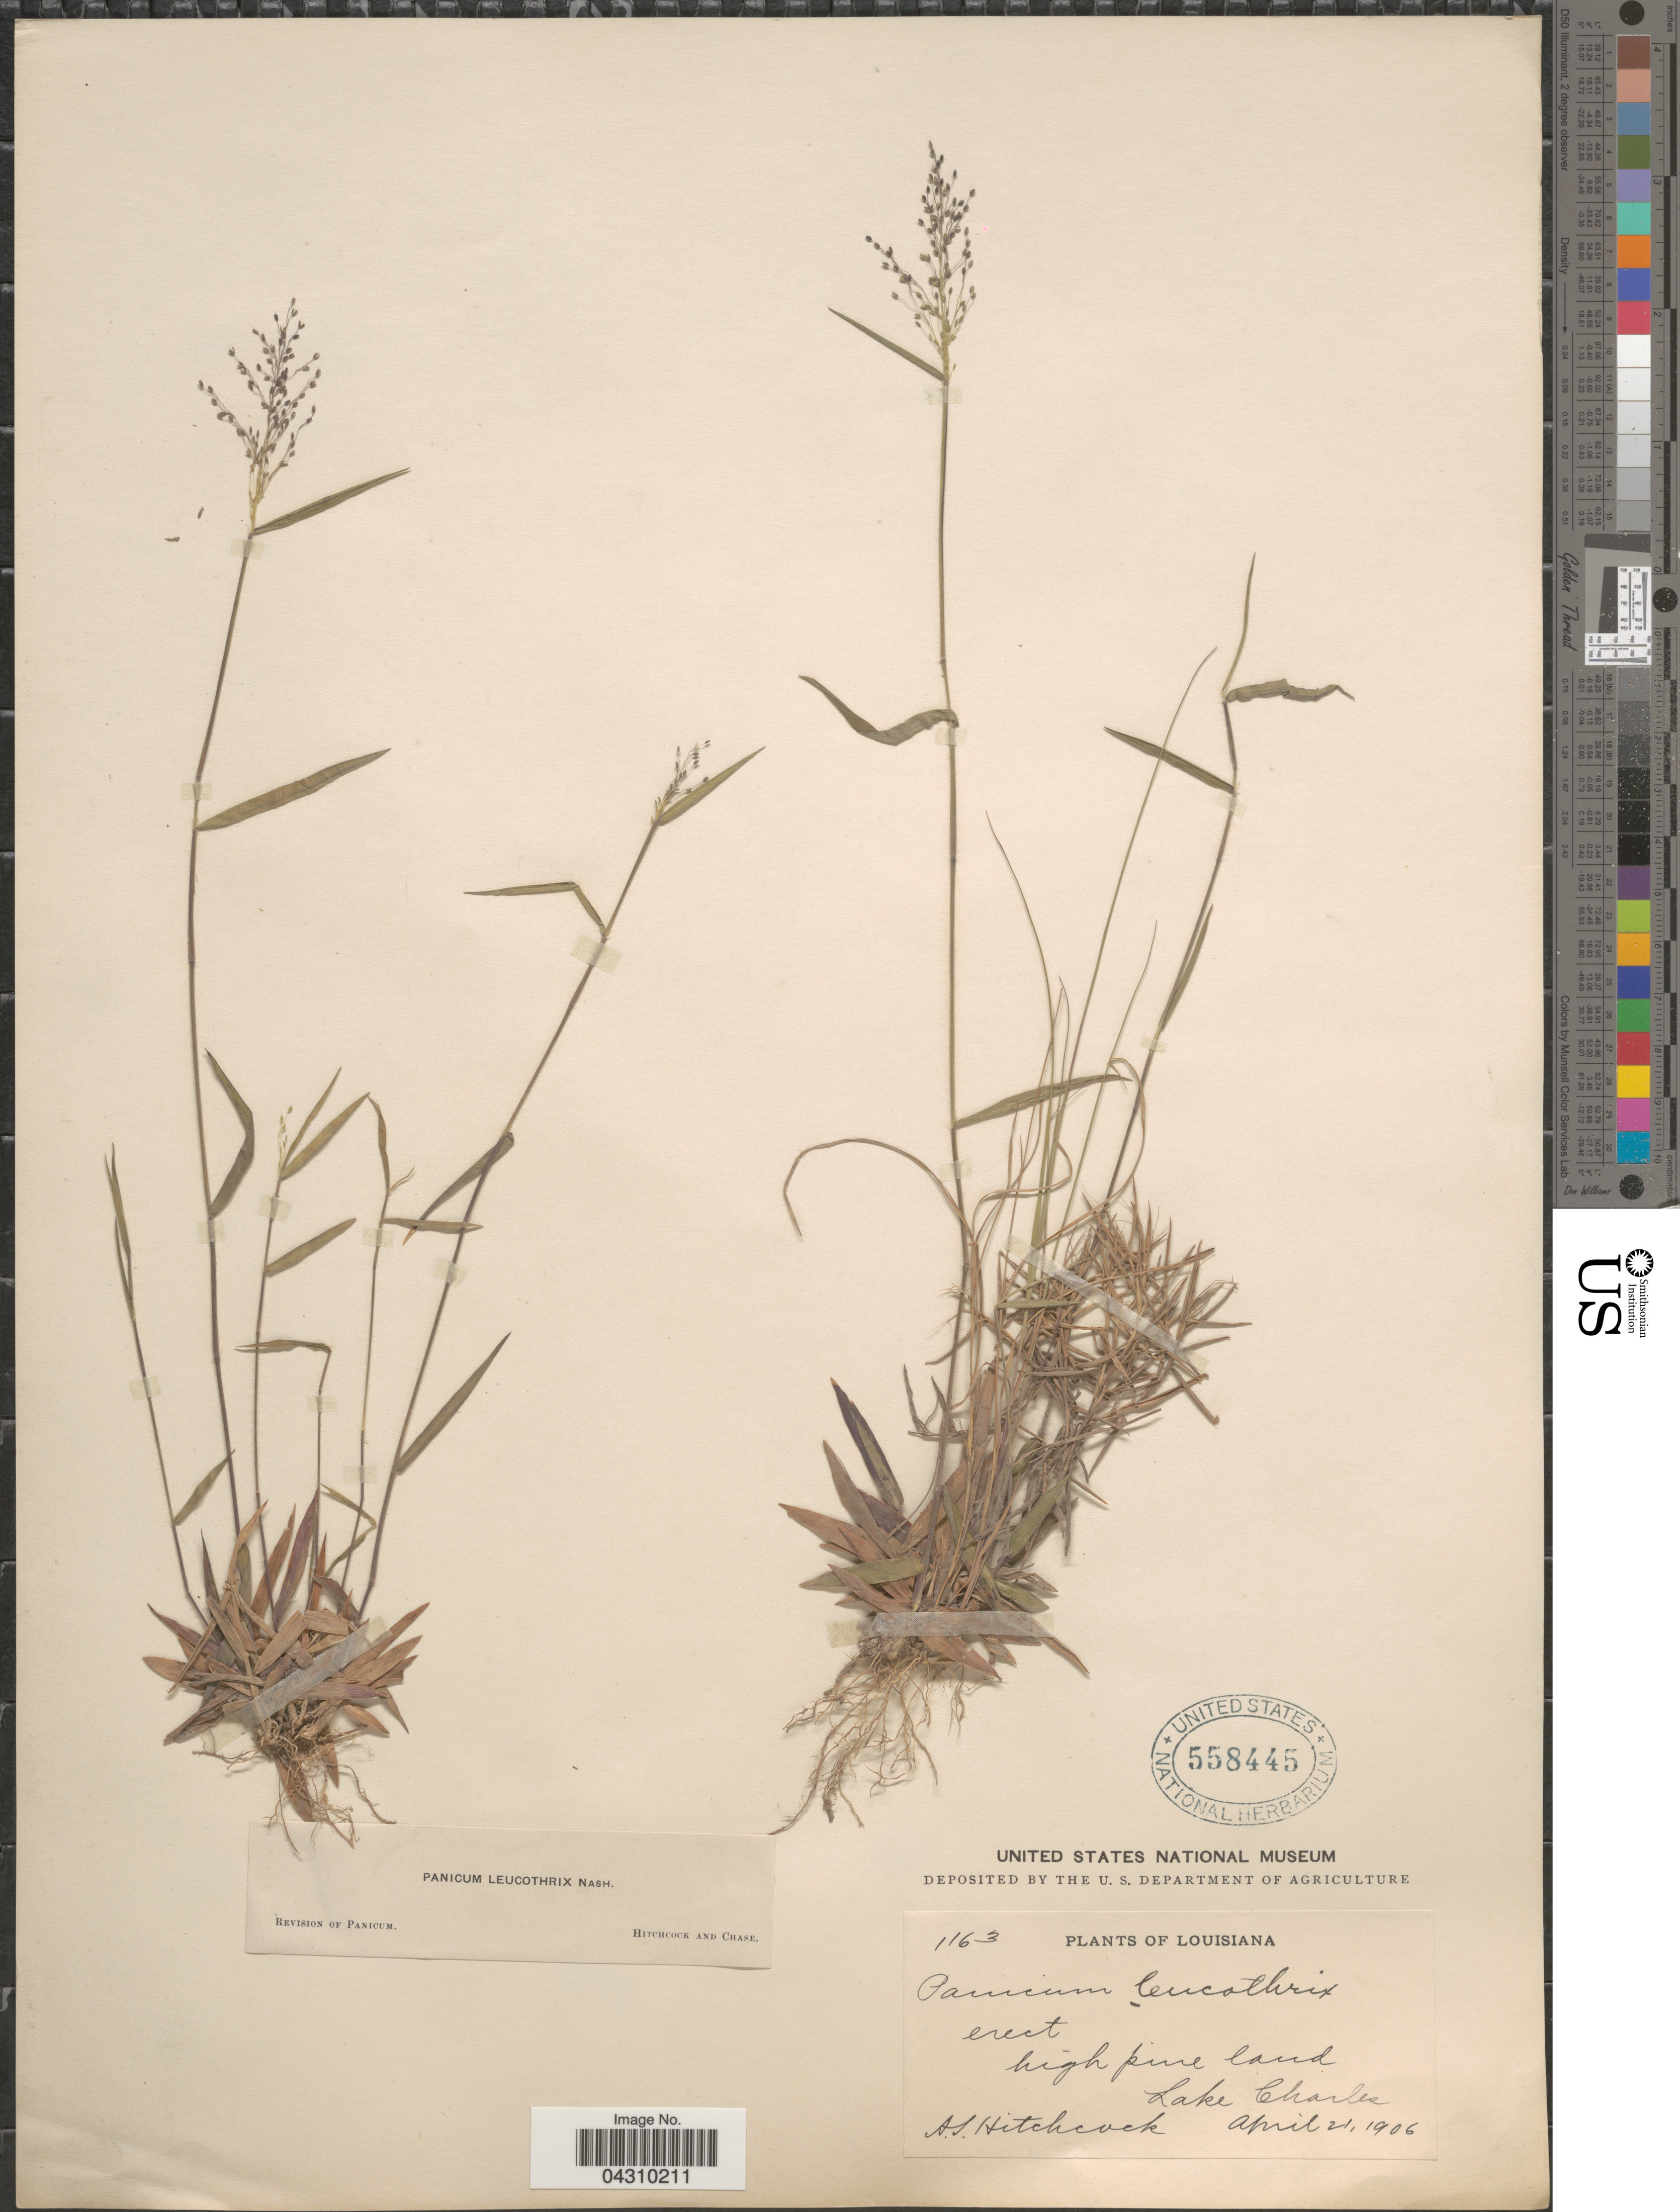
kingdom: Plantae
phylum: Tracheophyta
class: Liliopsida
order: Poales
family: Poaceae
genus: Dichanthelium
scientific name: Dichanthelium acuminatum var. acuminatum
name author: (Sw.) Gould & C.A. Clark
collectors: A. S. Hitchcock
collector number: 1163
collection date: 1906-04-21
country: United States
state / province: Louisiana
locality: High pine land. Lake Charles.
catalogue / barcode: US 558445